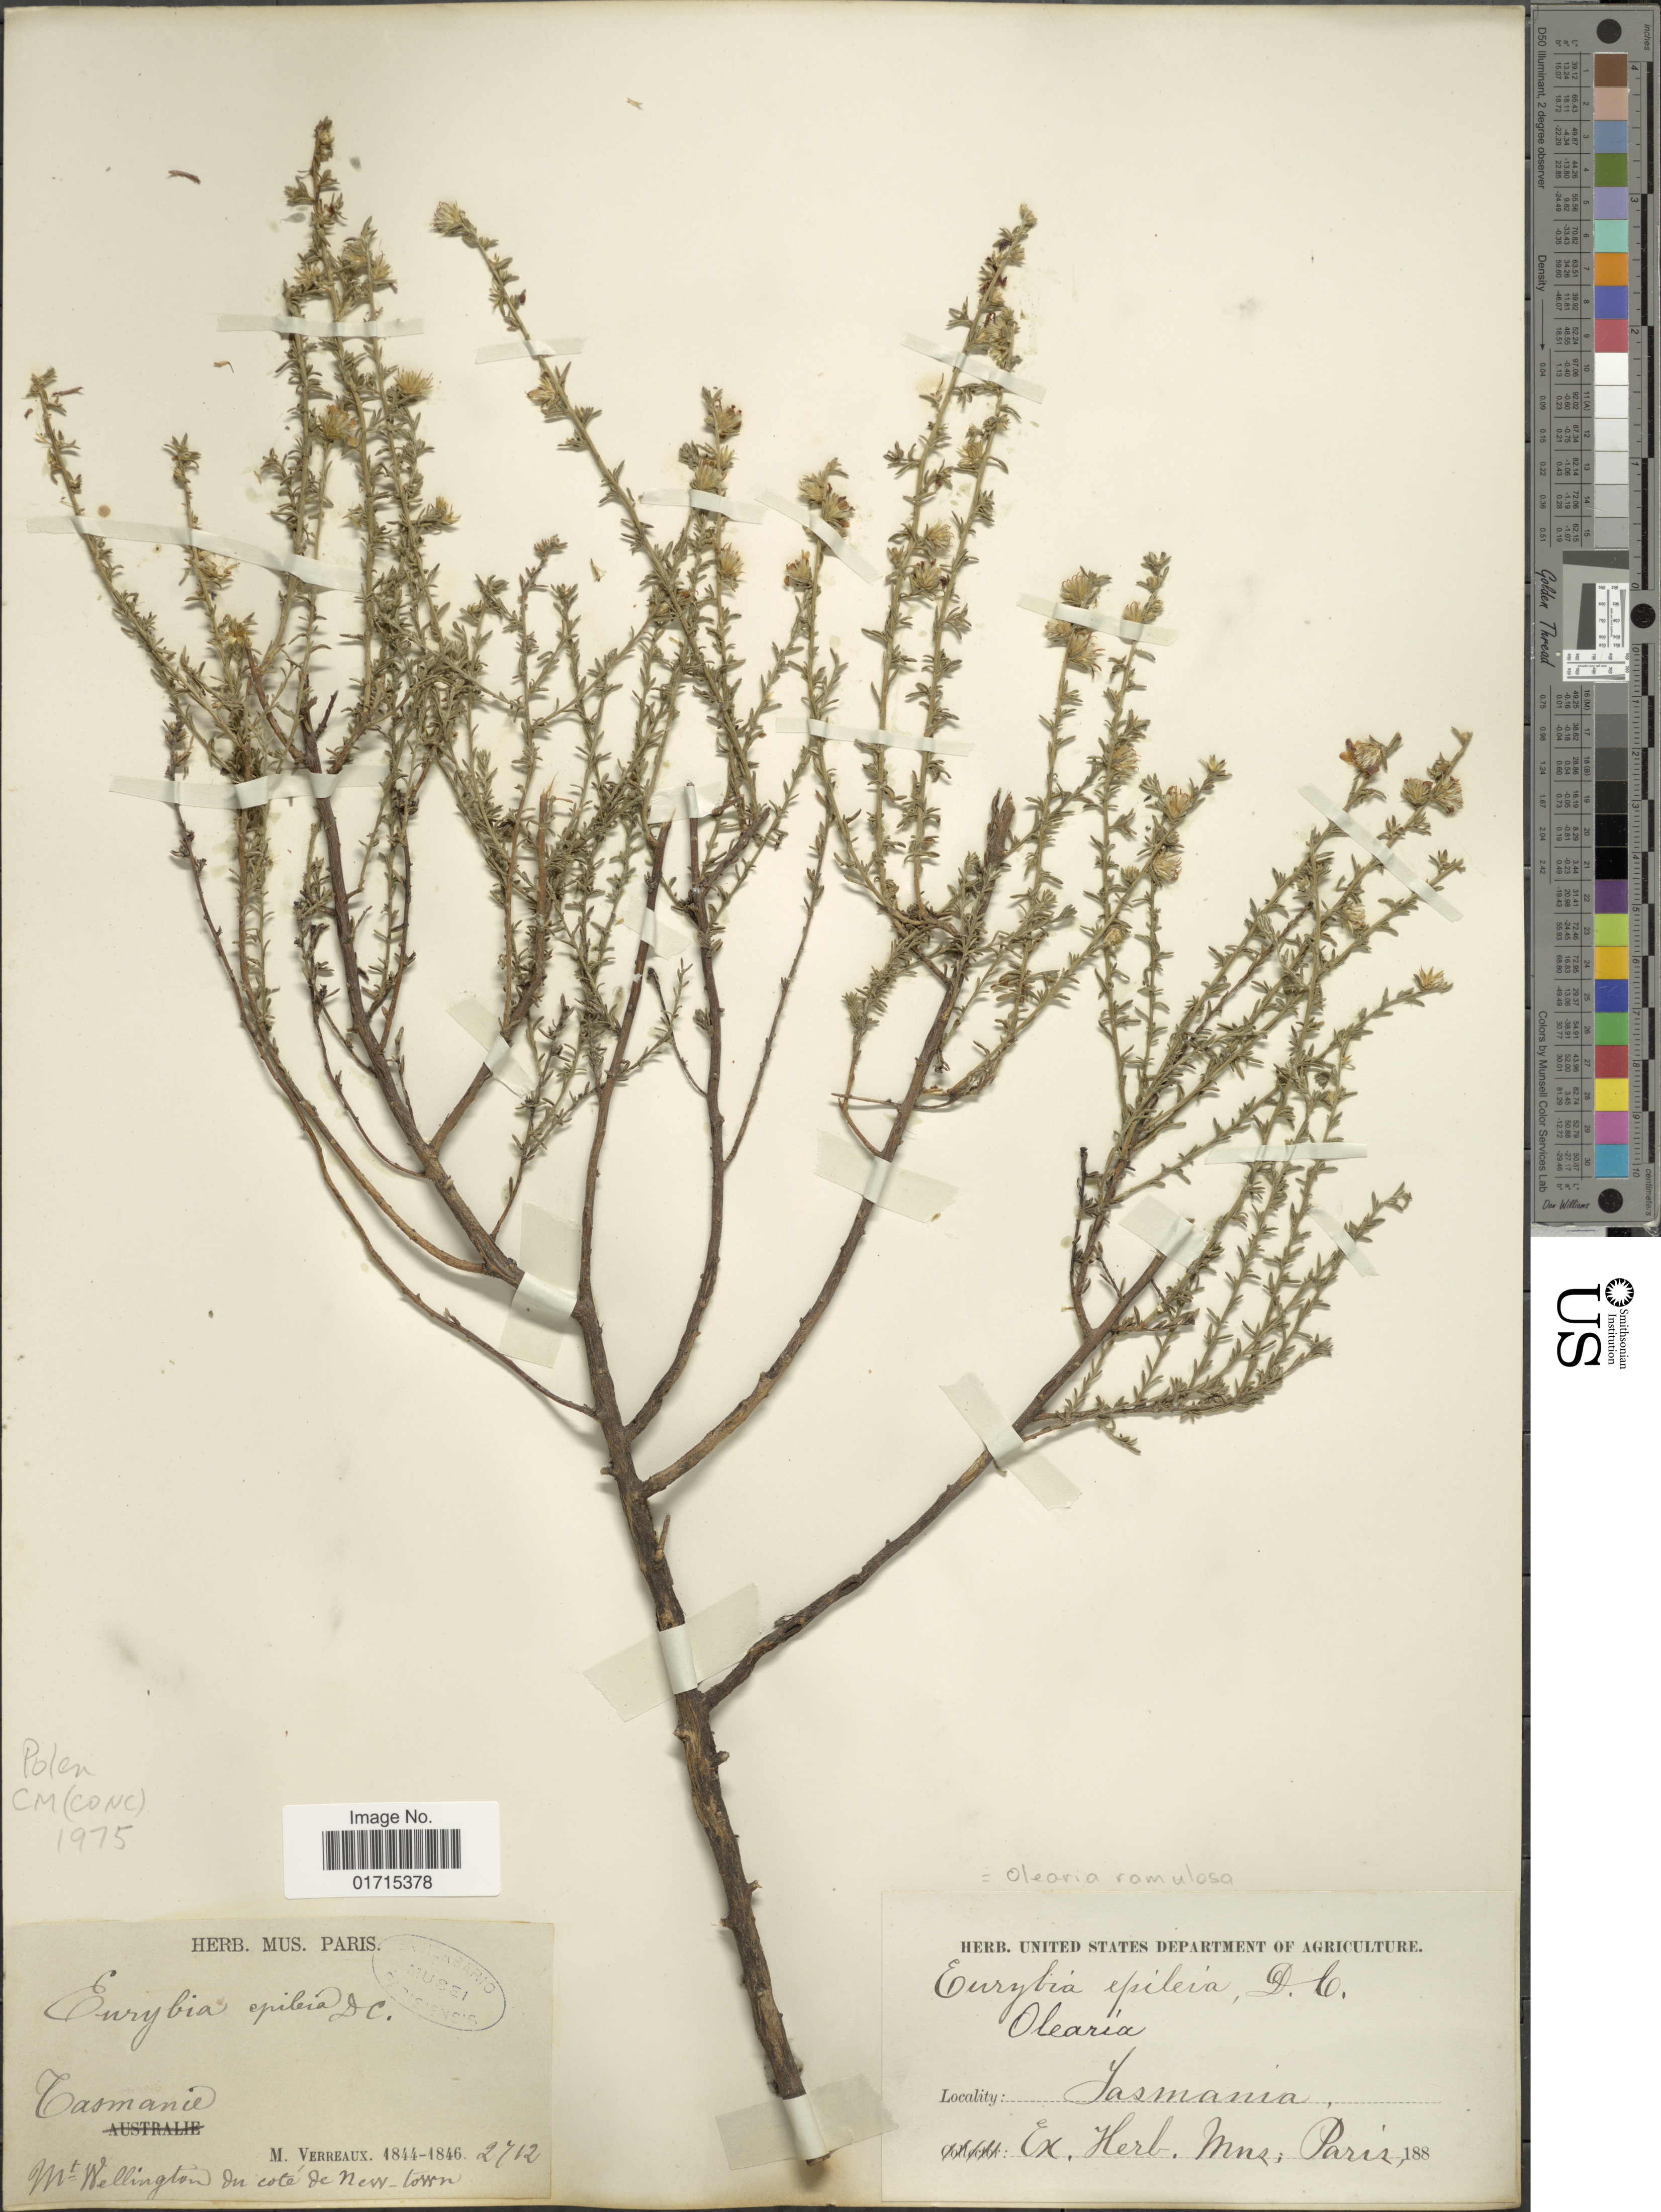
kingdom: Plantae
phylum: Tracheophyta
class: Magnoliopsida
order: Asterales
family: Asteraceae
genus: Olearia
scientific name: Olearia ramulosa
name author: (Labill.) Benth.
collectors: M. Verreaux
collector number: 2712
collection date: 1844/1846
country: Australia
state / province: Tasmania